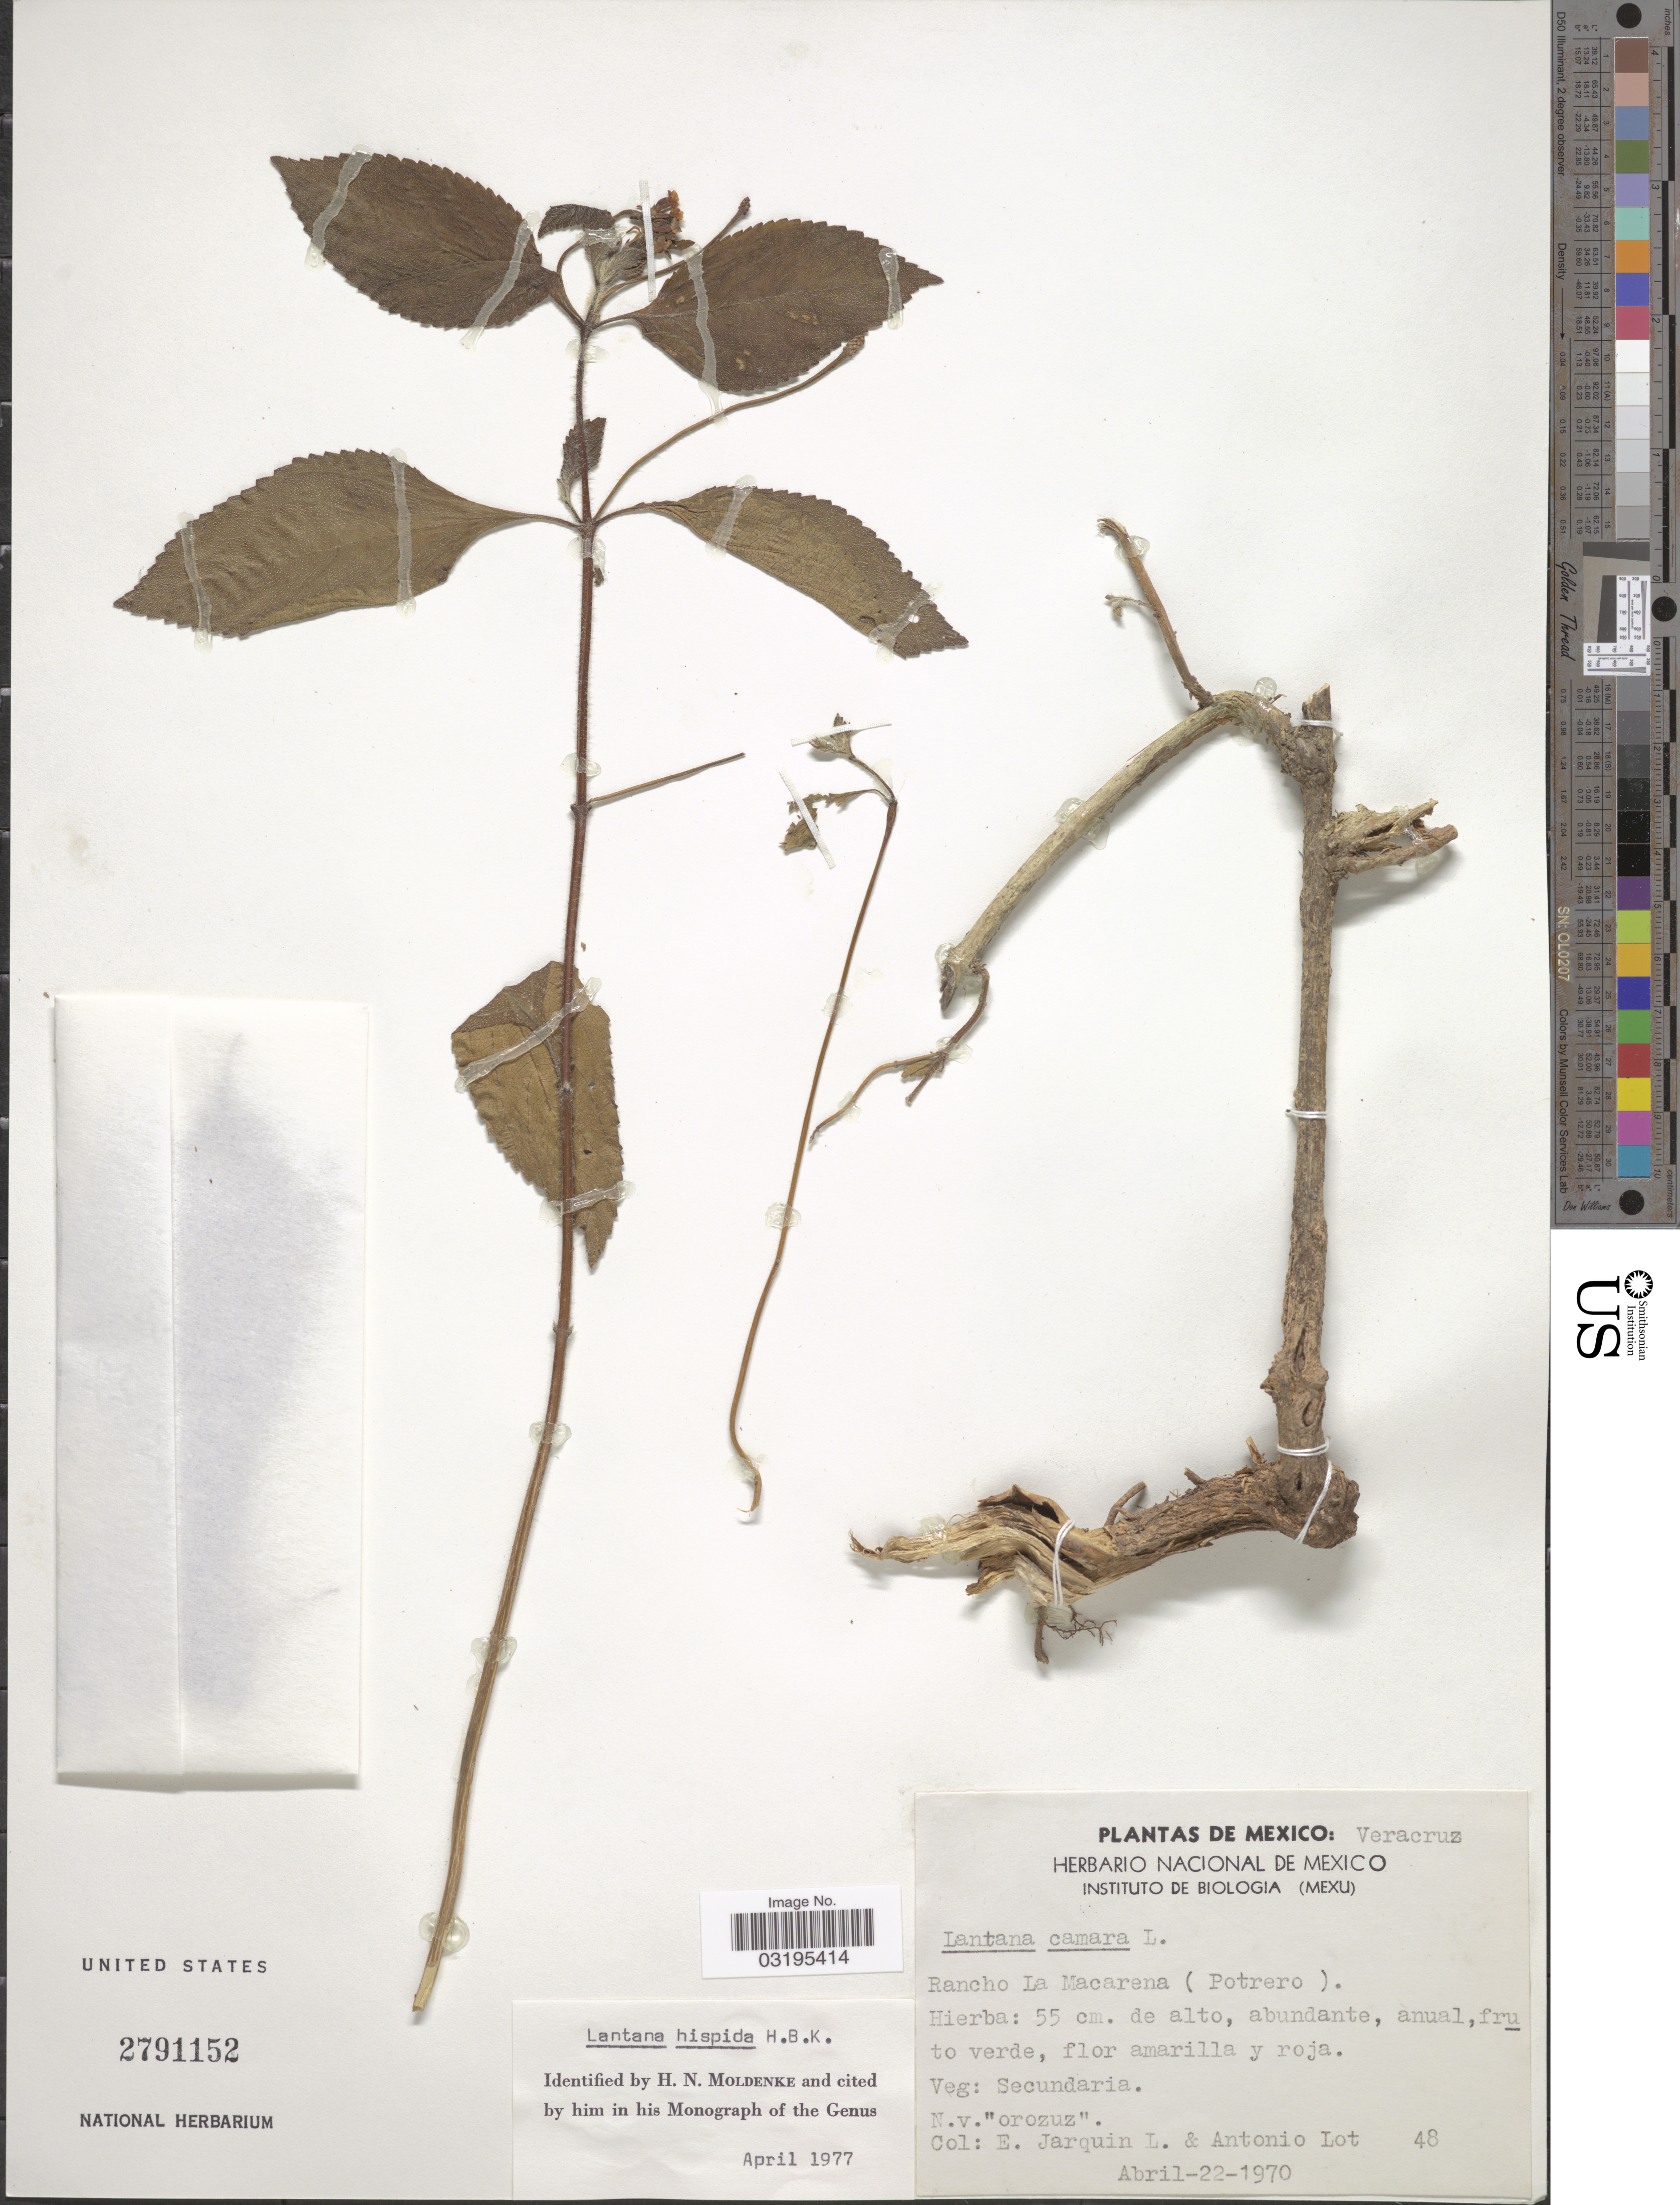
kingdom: Plantae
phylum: Tracheophyta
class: Magnoliopsida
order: Lamiales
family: Verbenaceae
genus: Lantana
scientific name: Lantana hispida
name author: Kunth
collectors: E. Jarquin L. & Lot, A.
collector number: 48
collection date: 1970-04-22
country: Mexico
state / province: Veracruz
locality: Veracruz. Rancho La Macarena (Potrero).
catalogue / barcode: US 2791152